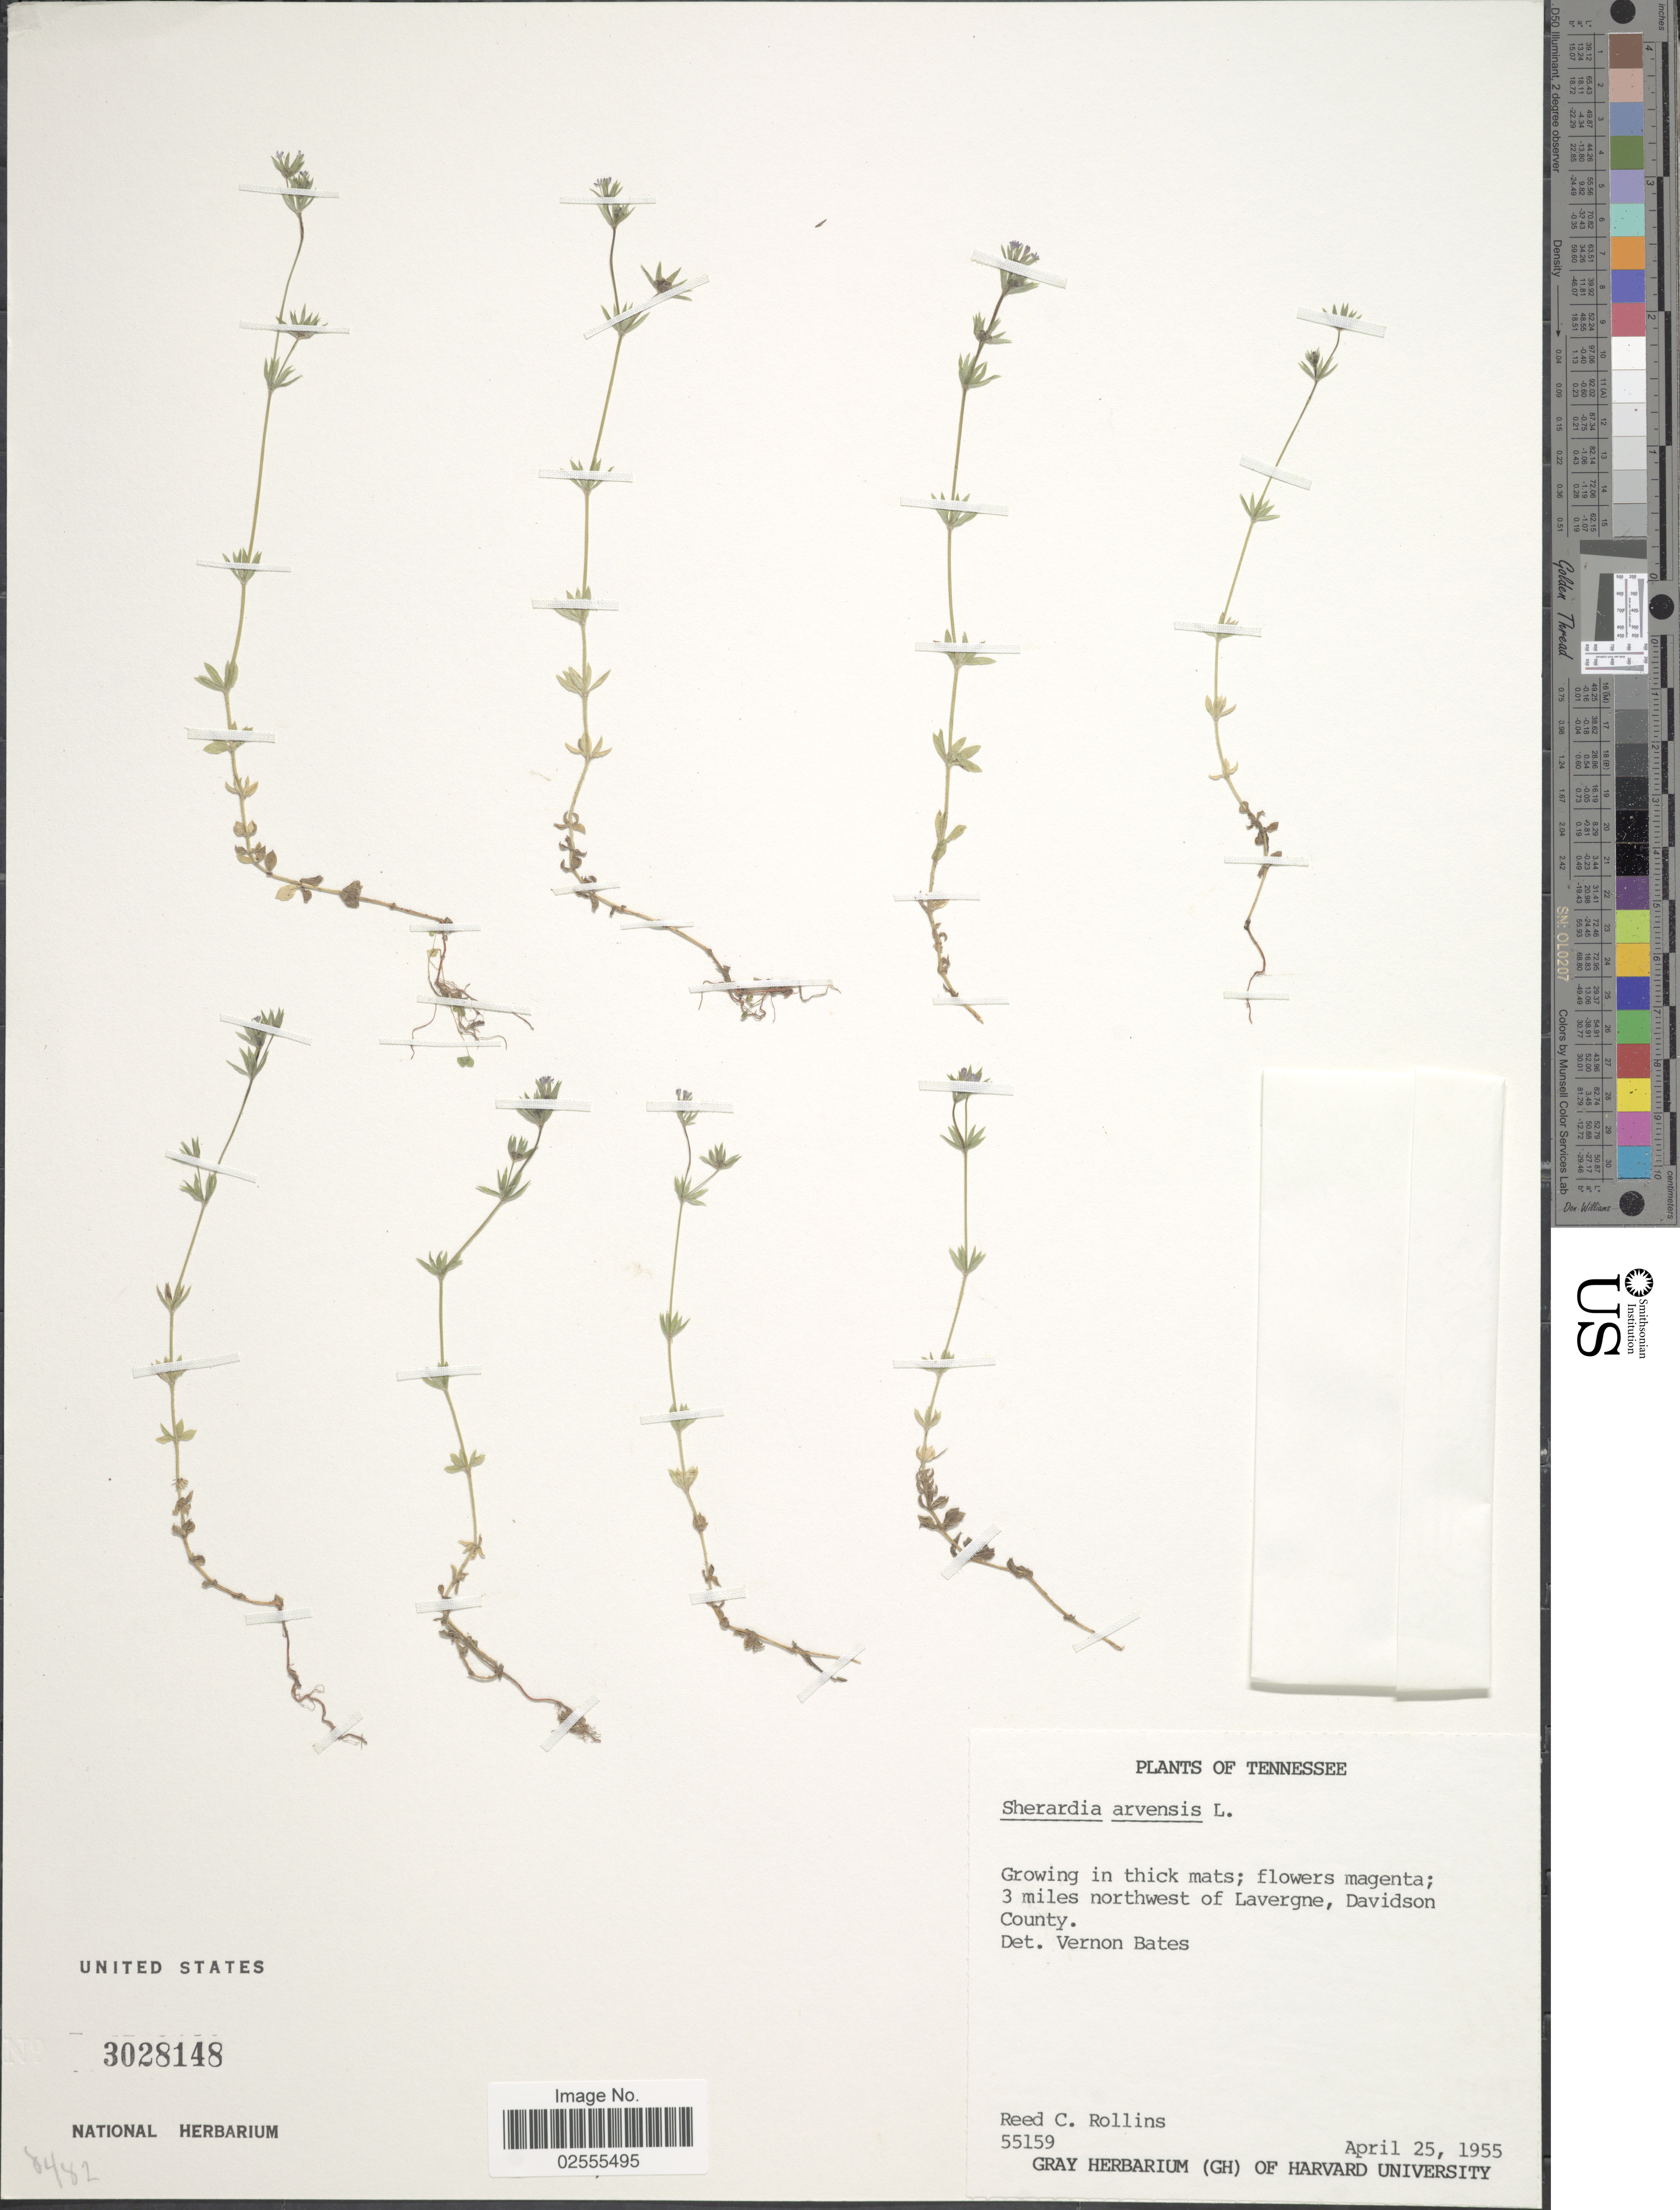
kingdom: Plantae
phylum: Tracheophyta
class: Magnoliopsida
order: Gentianales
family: Rubiaceae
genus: Sherardia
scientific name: Sherardia arvensis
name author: L.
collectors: R. C. Rollins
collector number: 55159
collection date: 1955-04-25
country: United States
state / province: Tennessee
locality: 3 miles northwest of Lavergne, Davidson County.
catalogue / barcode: US 3028148